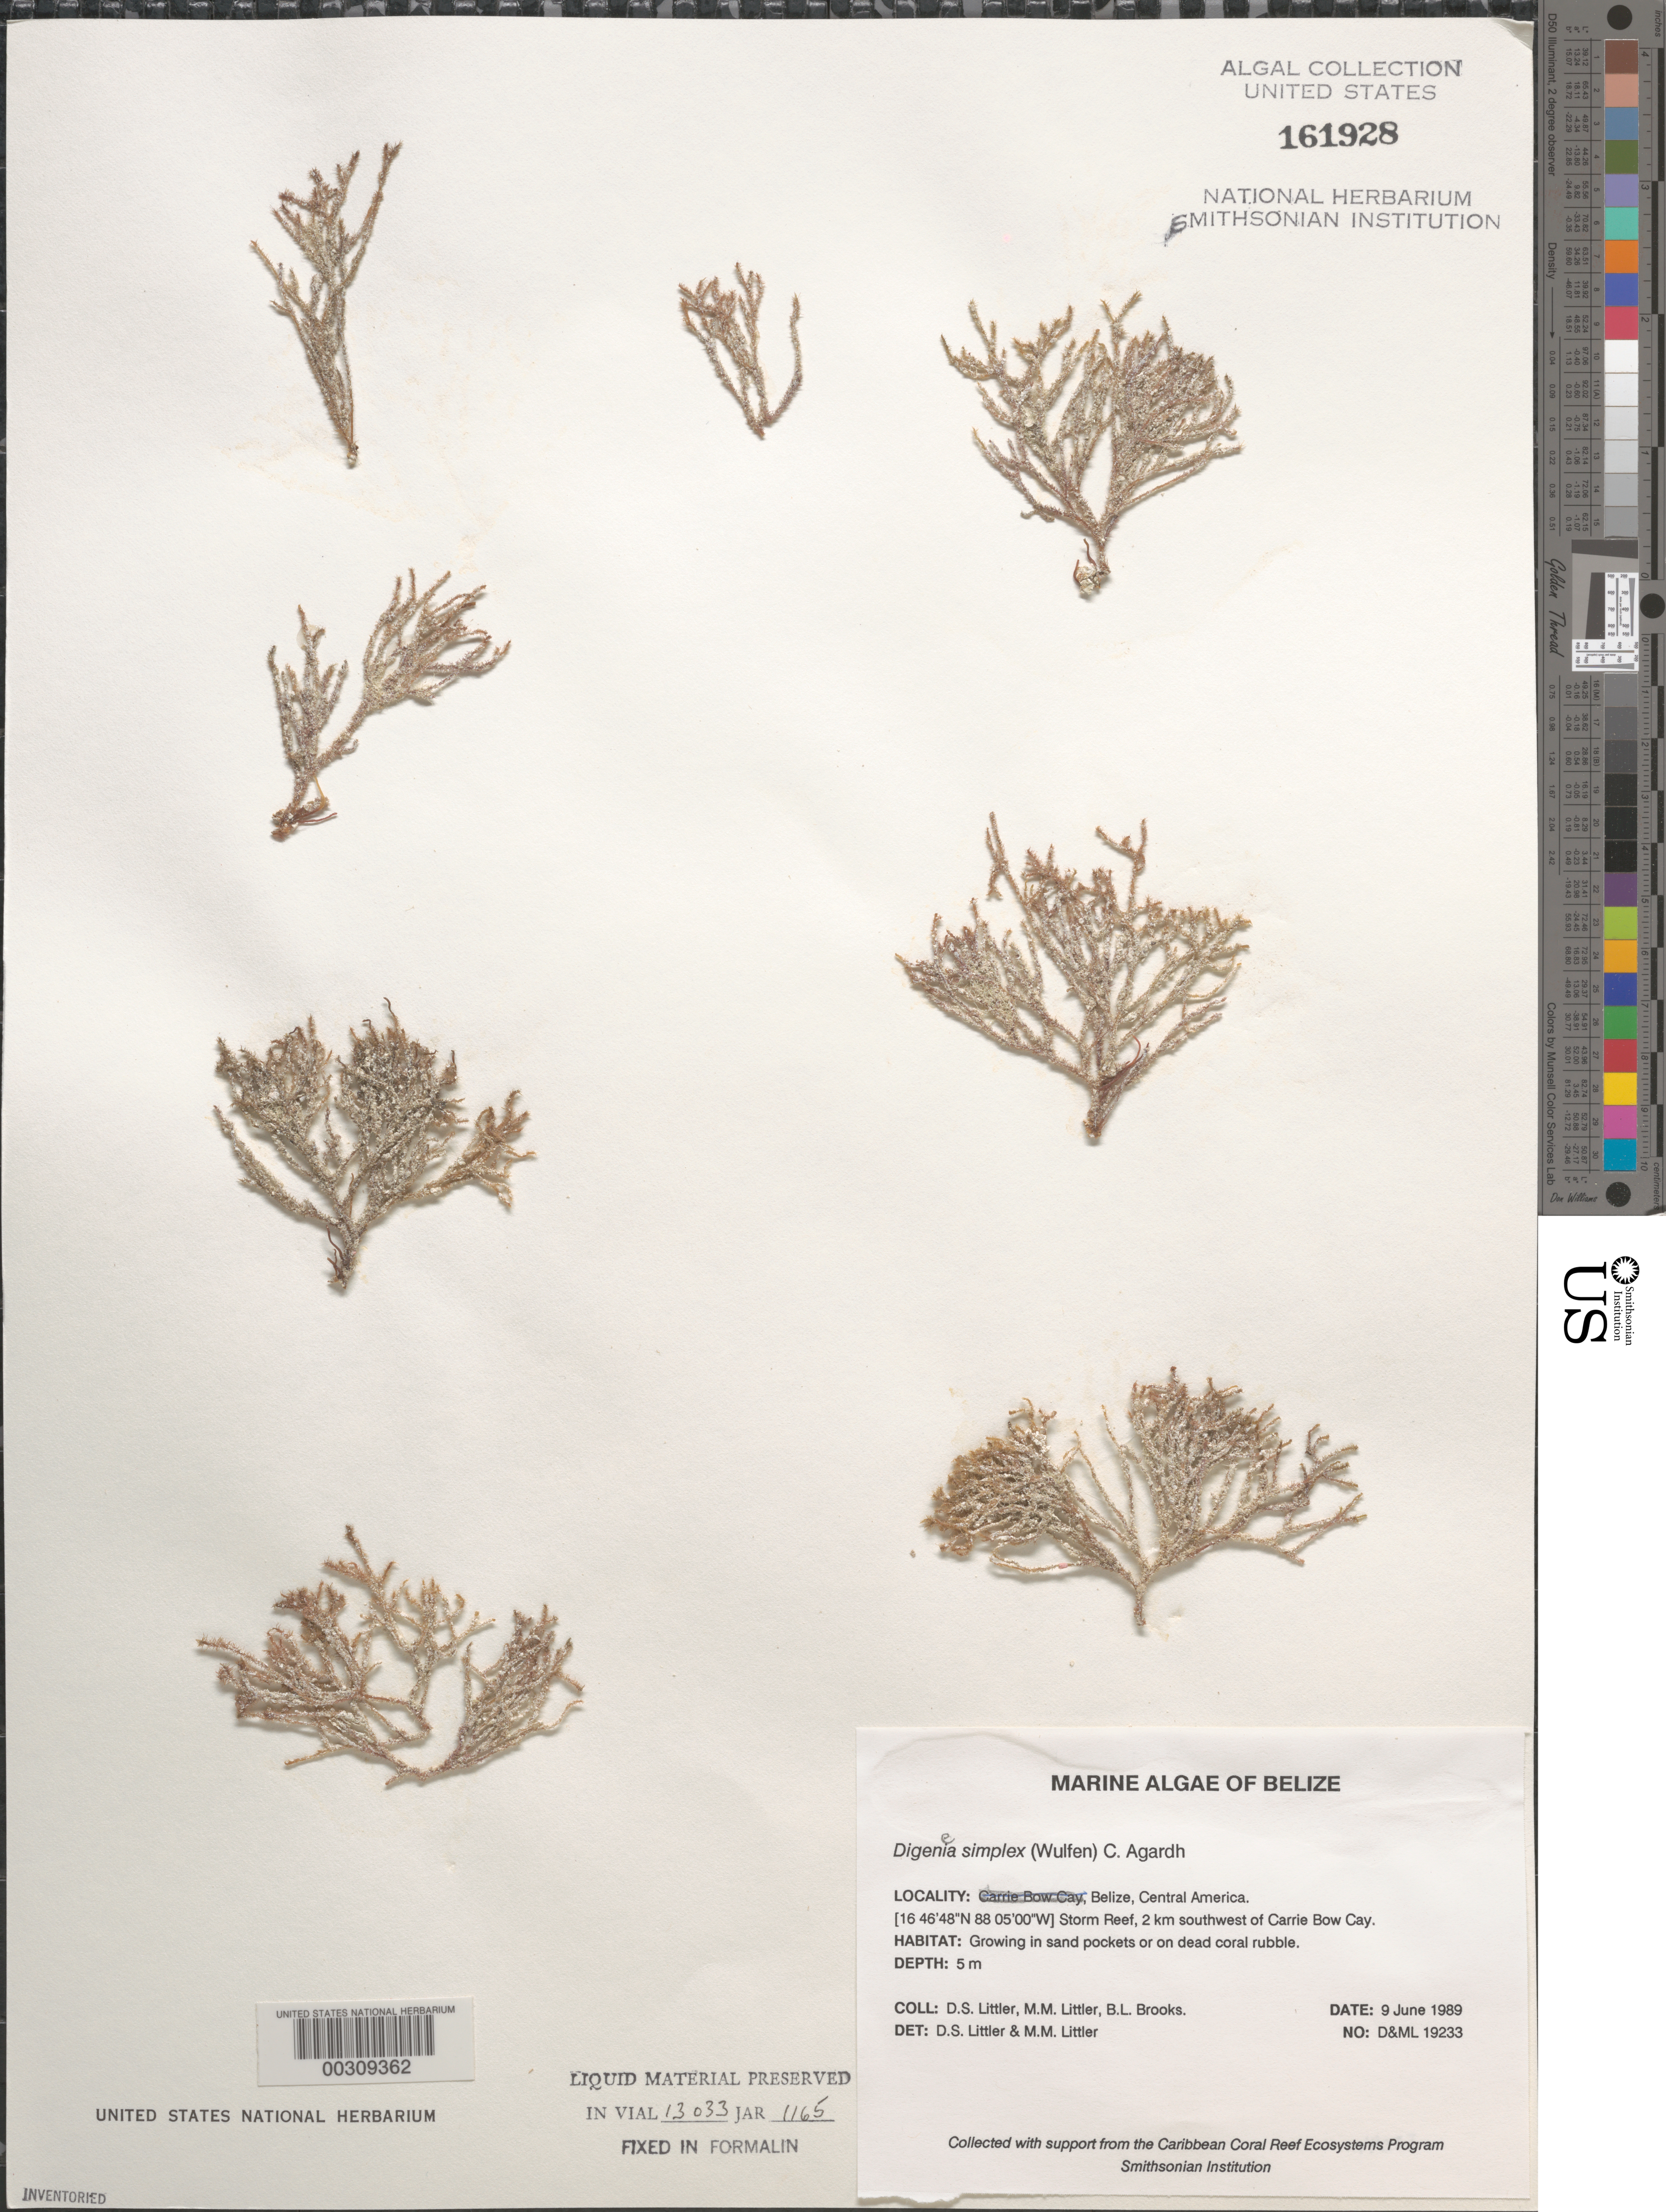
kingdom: Plantae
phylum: Rhodophyta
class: Florideophyceae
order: Ceramiales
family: Rhodomelaceae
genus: Digenea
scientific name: Digenea simplex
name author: (Wulfen) C. Agardh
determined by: Littler, D. S.; Littler, M. M.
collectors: D. S. Littler, M. M. Littler & B. Brooks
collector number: D&ML 19233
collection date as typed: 09 Jun 1989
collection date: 1989-06-09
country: Belize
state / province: Stann Creek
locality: Storm Reef, 2 km southwest of Carrie Bow Cay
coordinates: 16 46' 48" N, 88 05' 00" W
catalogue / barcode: US 161928